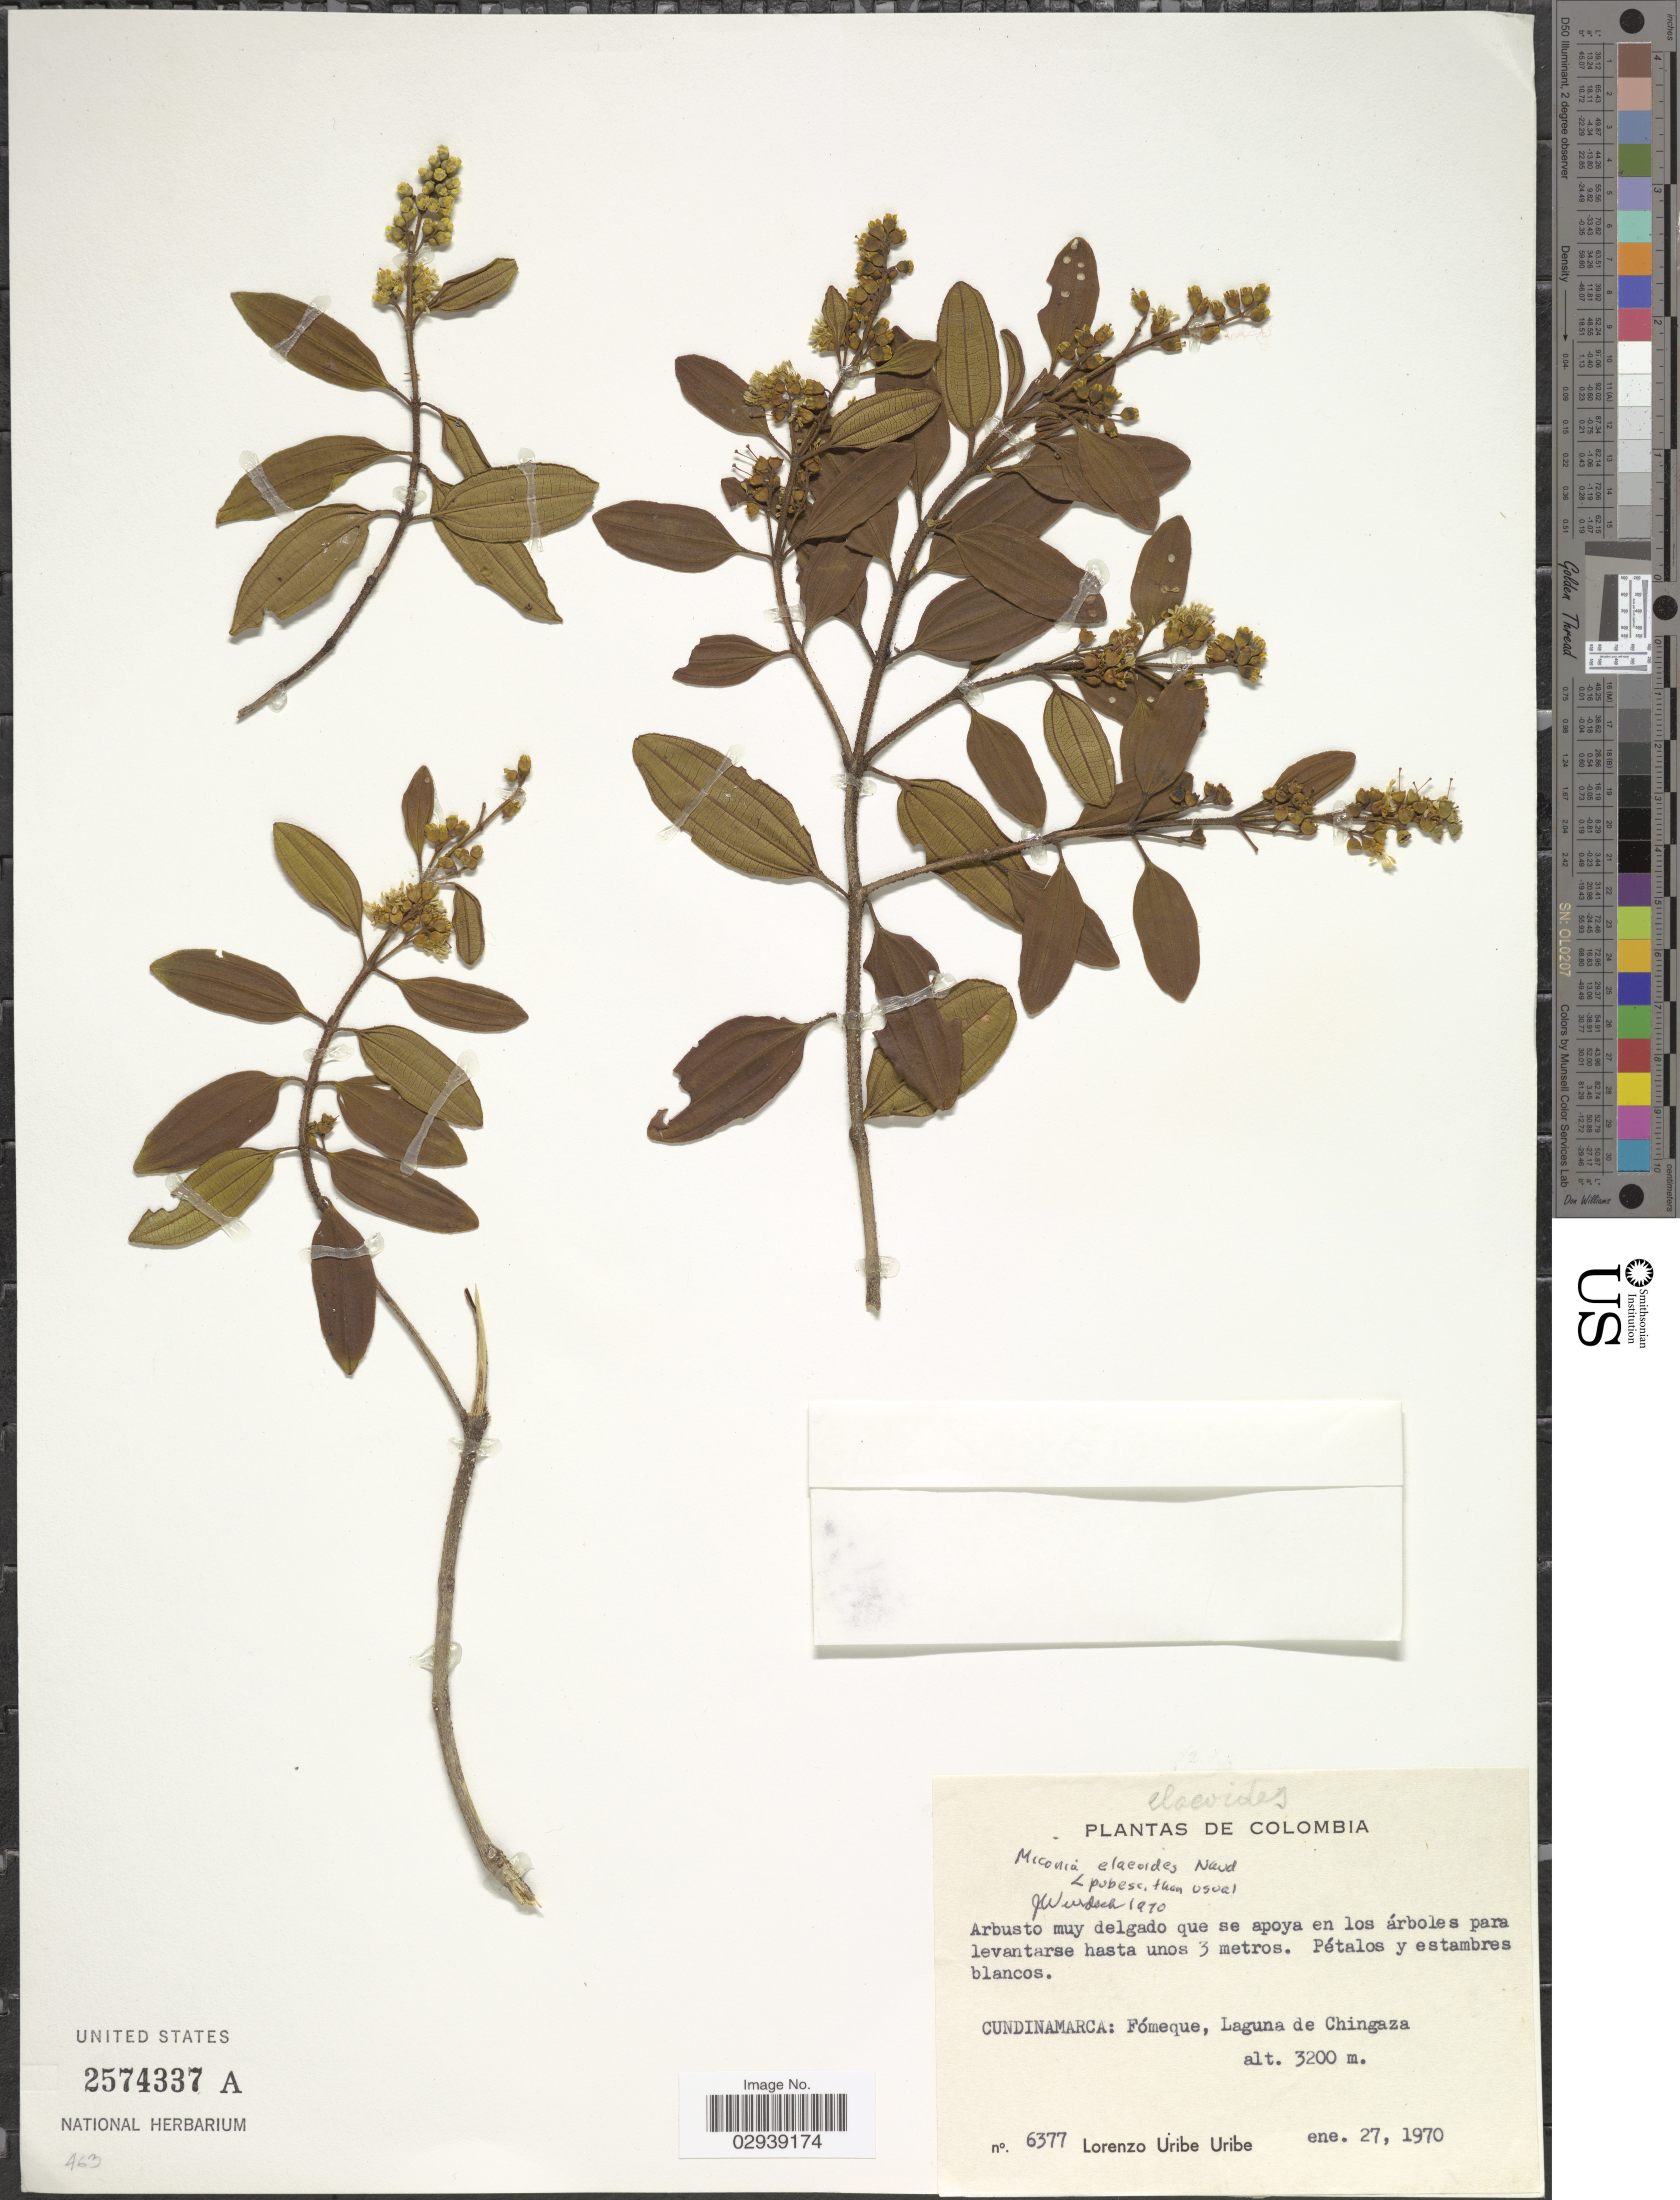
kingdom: Plantae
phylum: Tracheophyta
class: Magnoliopsida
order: Myrtales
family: Melastomataceae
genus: Miconia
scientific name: Miconia elaeoides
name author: Naudin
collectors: L. Uribe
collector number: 6377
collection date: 1970-01-27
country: Colombia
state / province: Cundinamarca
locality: Sibaté, Laguna de Chingaza.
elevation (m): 3200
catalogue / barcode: US 2574337A